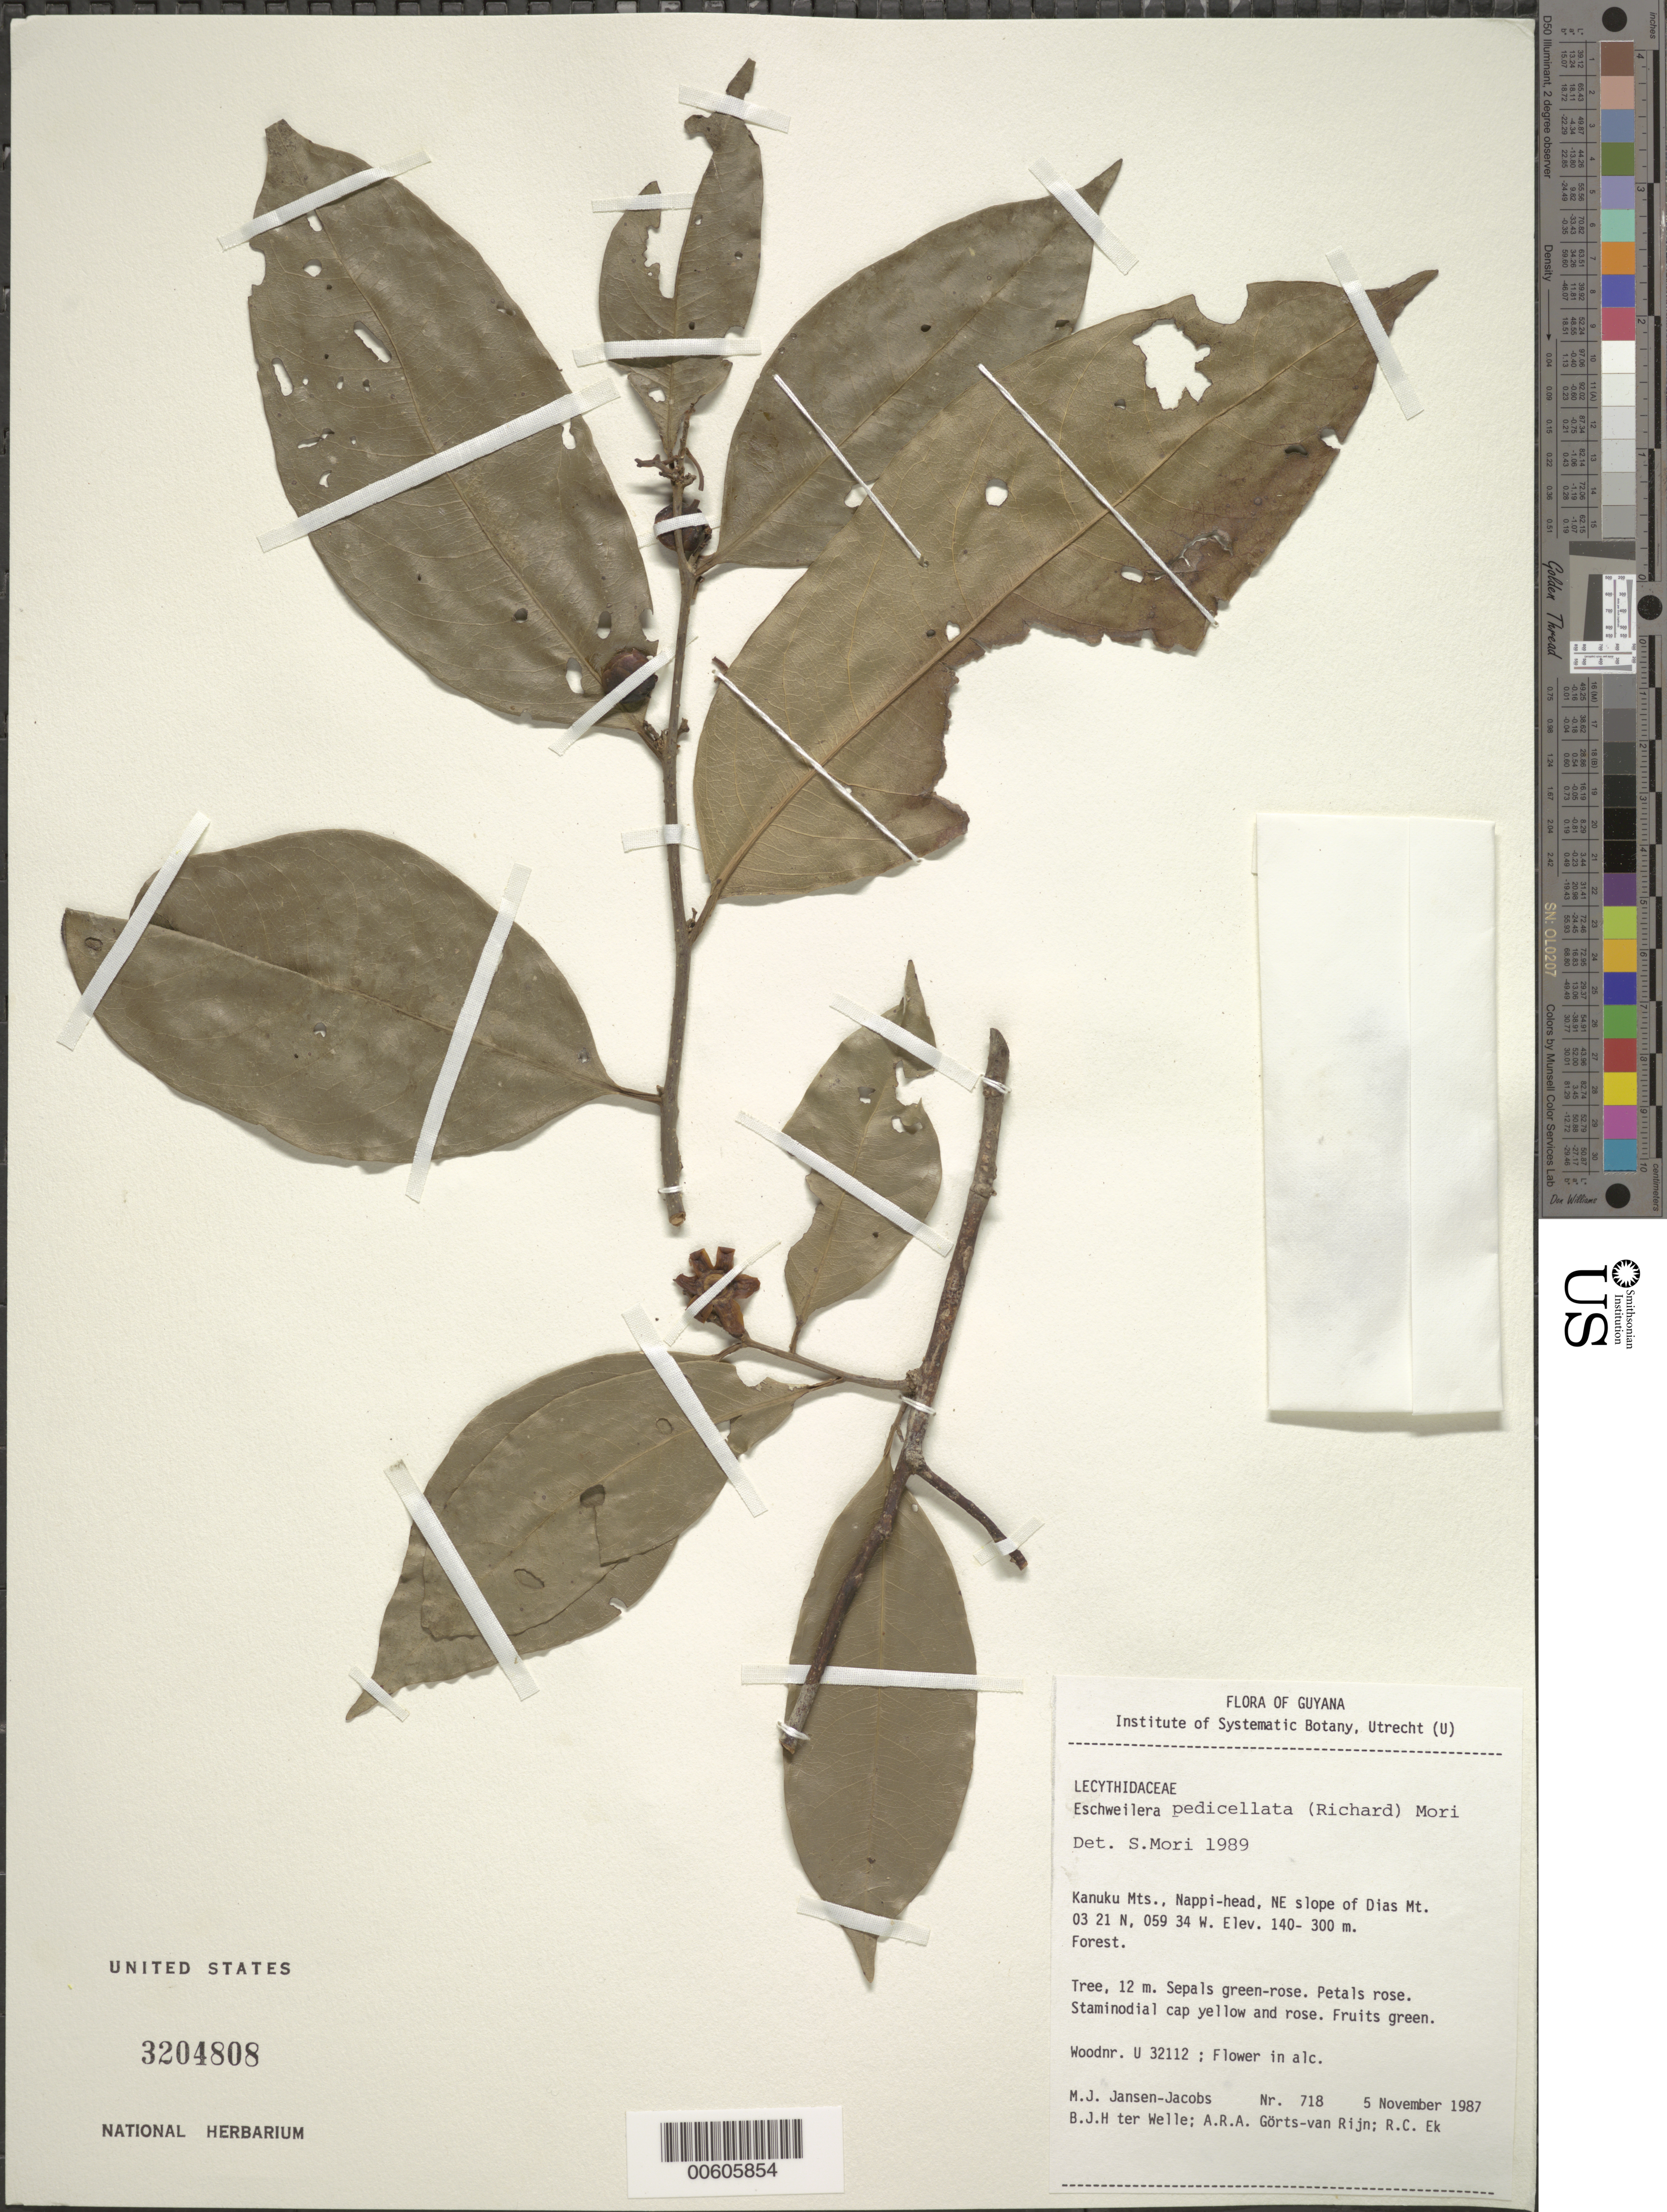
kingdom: Plantae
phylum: Tracheophyta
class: Magnoliopsida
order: Ericales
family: Lecythidaceae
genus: Eschweilera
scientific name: Eschweilera pedicellata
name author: (Rich.) S.A. Mori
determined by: Mori, Scott A.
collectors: M. J. Jansen-Jacobs, B. Welle, A. .R. A. Görts-van Rijn & R. C. Ek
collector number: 718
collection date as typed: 5-Nov-87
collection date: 1987-11-05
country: Guyana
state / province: U. Takutu-U. Essequibo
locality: Kanuku Mts., Nappi Head, NE slope of Dias Mt.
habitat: Forest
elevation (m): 140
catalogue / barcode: US 3204808